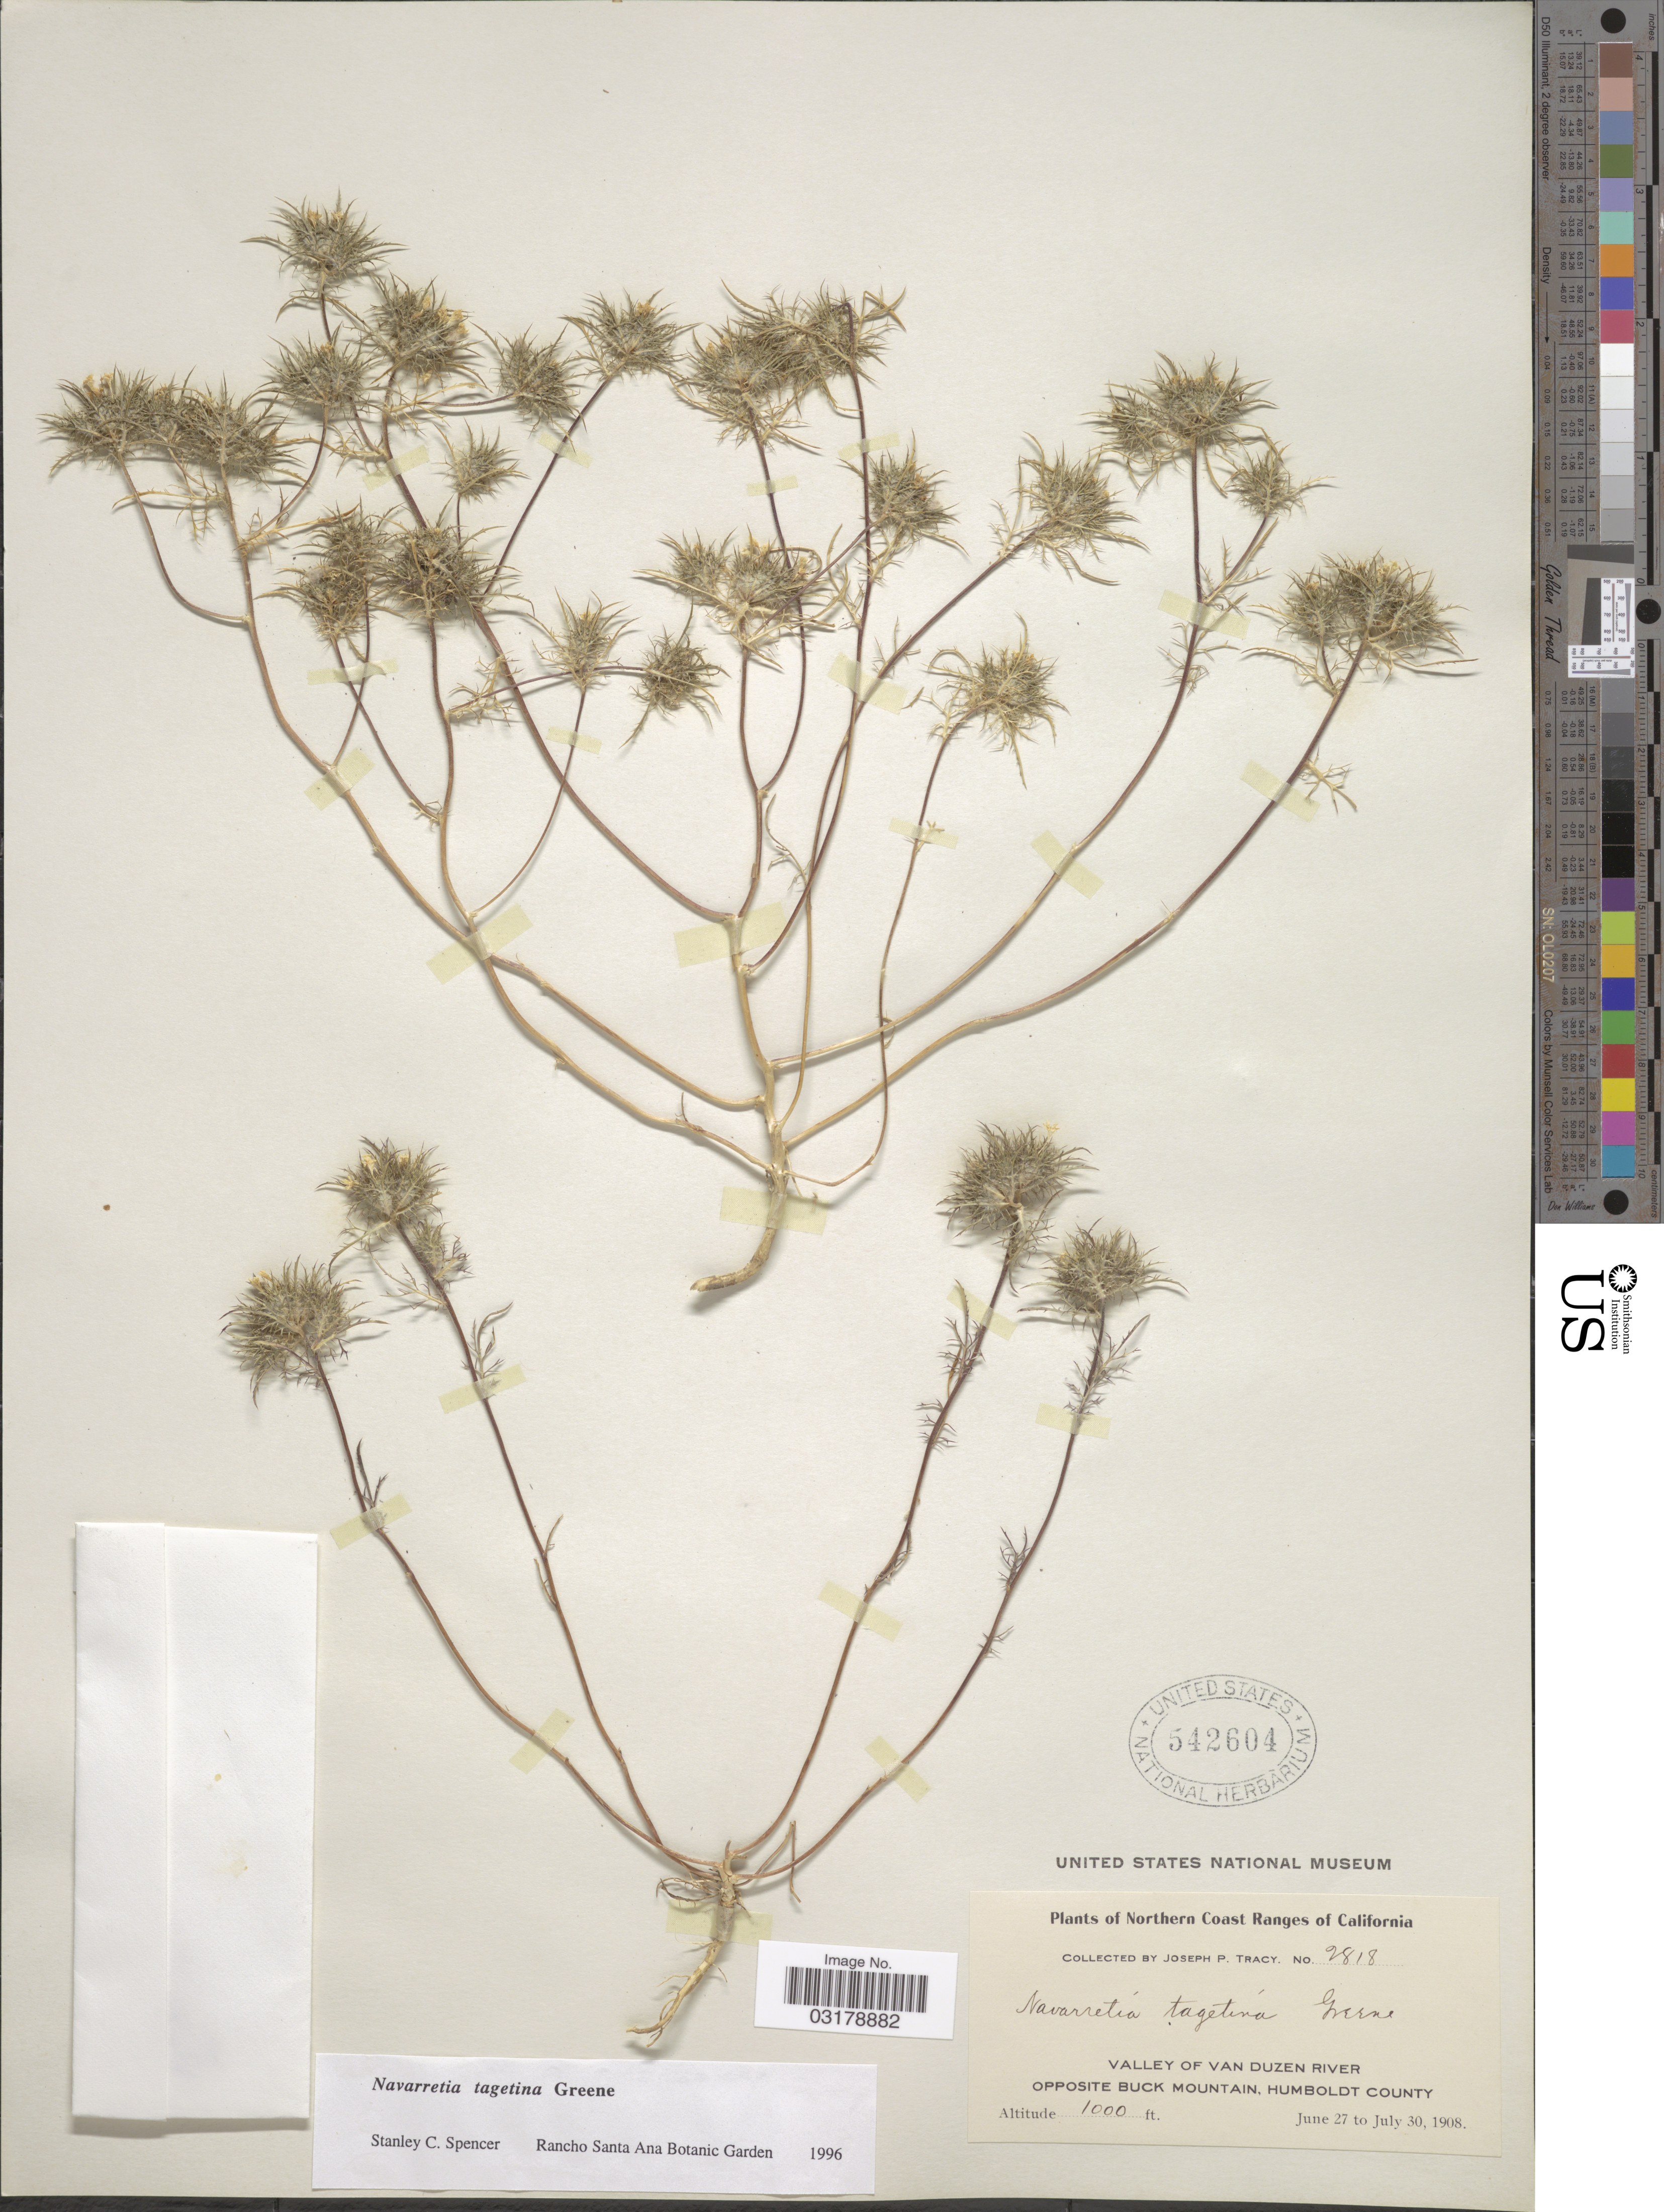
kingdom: Plantae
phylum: Tracheophyta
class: Magnoliopsida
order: Ericales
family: Polemoniaceae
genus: Navarretia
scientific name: Navarretia tagetina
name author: S.W. Greene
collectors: J. Tracy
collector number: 2818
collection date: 1908-06-27/1908-07-30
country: United States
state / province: California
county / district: Humboldt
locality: Northern Coast Ranges of California. Valley of Van Duzen river opposite Buck Mountain, Humboldt County.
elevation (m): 305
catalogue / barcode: US 542604